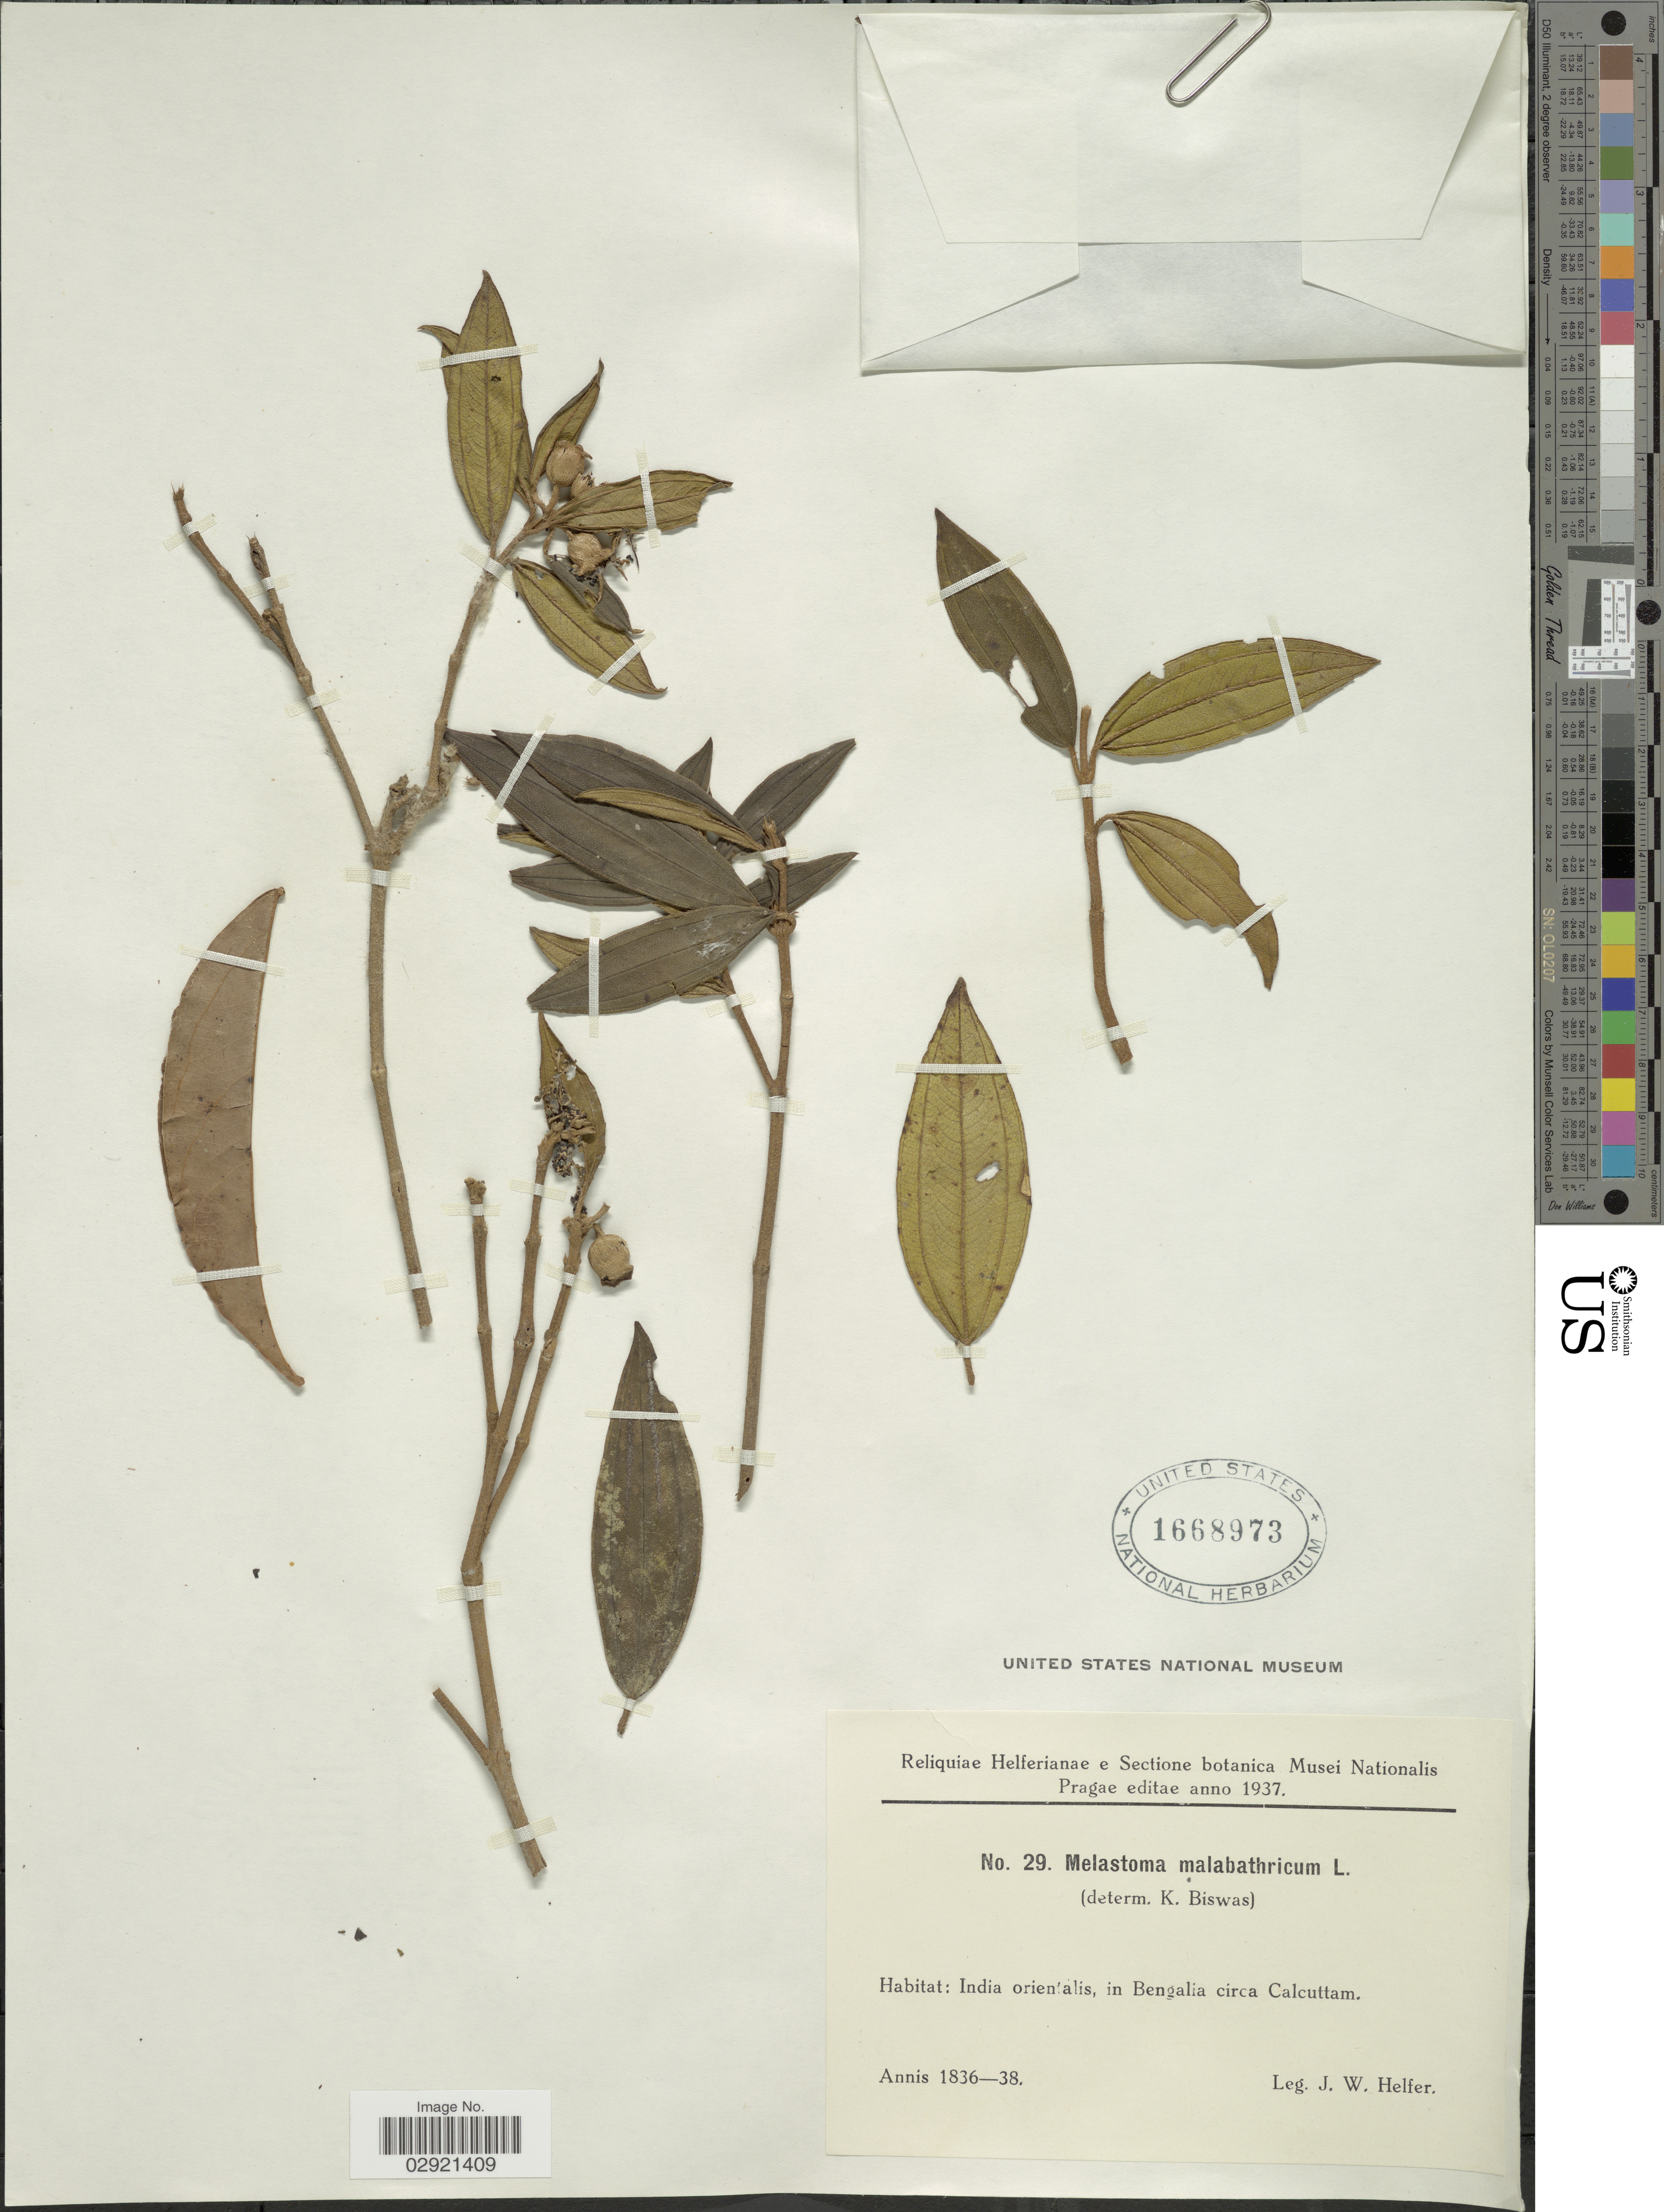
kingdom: Plantae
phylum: Tracheophyta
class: Magnoliopsida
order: Myrtales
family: Melastomataceae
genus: Melastoma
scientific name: Melastoma malabathricum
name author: L.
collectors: J. W. Helfer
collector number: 29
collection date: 1836/1838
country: India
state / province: West Bengal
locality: India orientalis, in Bengalia circa Calcuttam.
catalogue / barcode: US 1668973